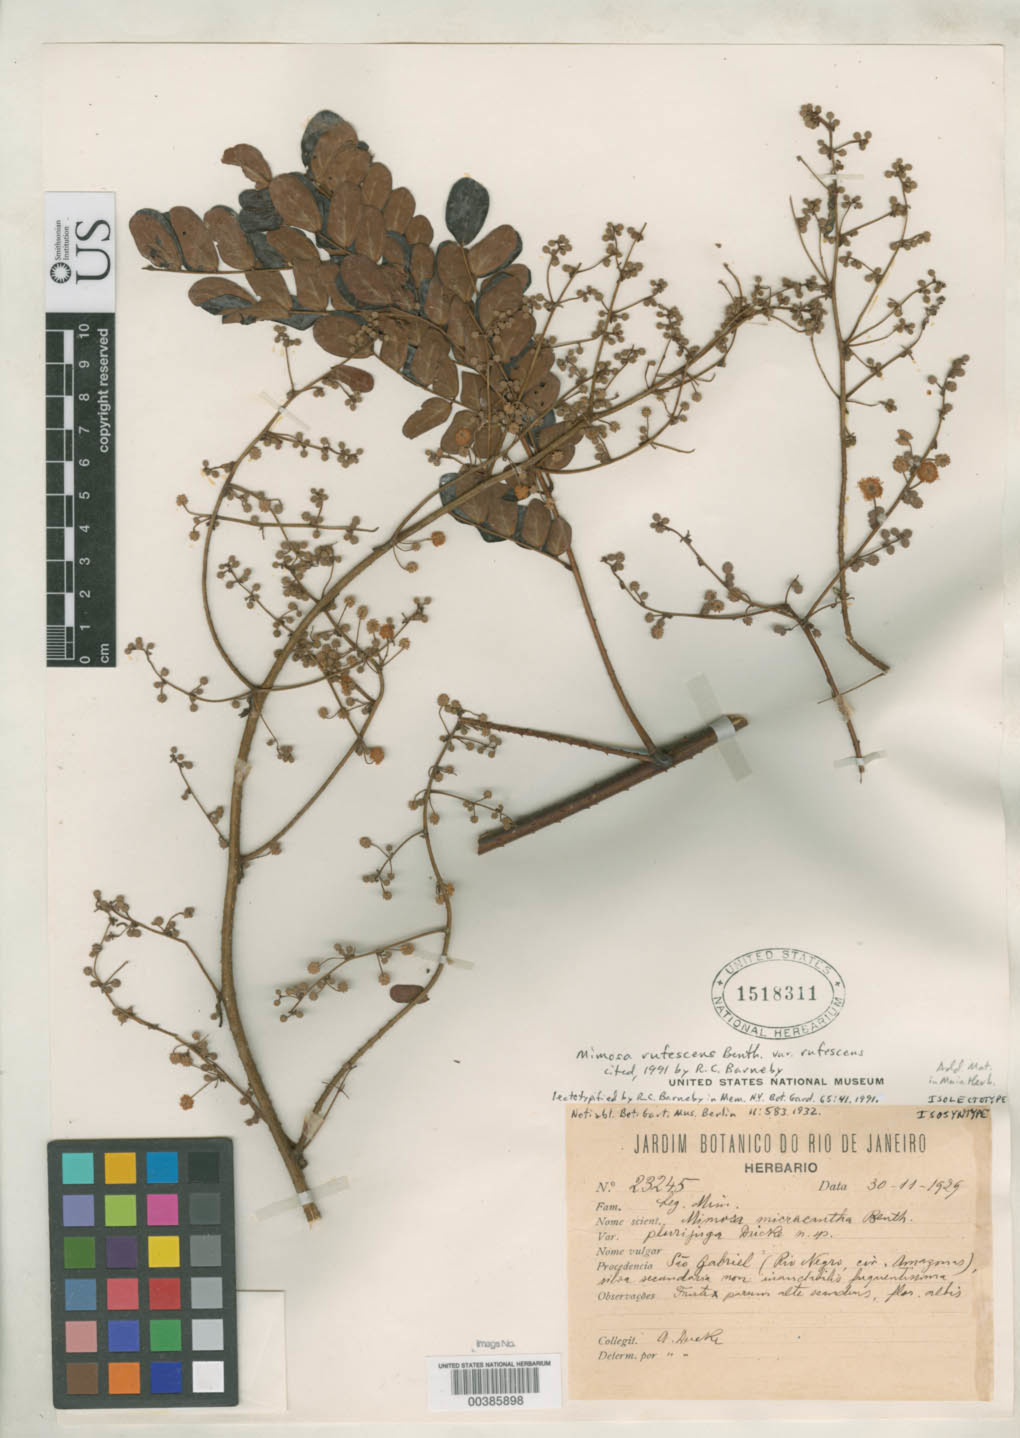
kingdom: Plantae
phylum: Tracheophyta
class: Magnoliopsida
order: Fabales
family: Fabaceae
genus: Mimosa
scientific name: Mimosa micracantha var. plurijuga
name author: Ducke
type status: Isolectotype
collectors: A. Ducke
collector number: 23245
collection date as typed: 30 Nov 1929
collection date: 1929-11-30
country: Brazil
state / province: Rio de Janeiro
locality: Sao Gabriel, Rio Negro, Civ. Amazonas.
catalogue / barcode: US 1518311